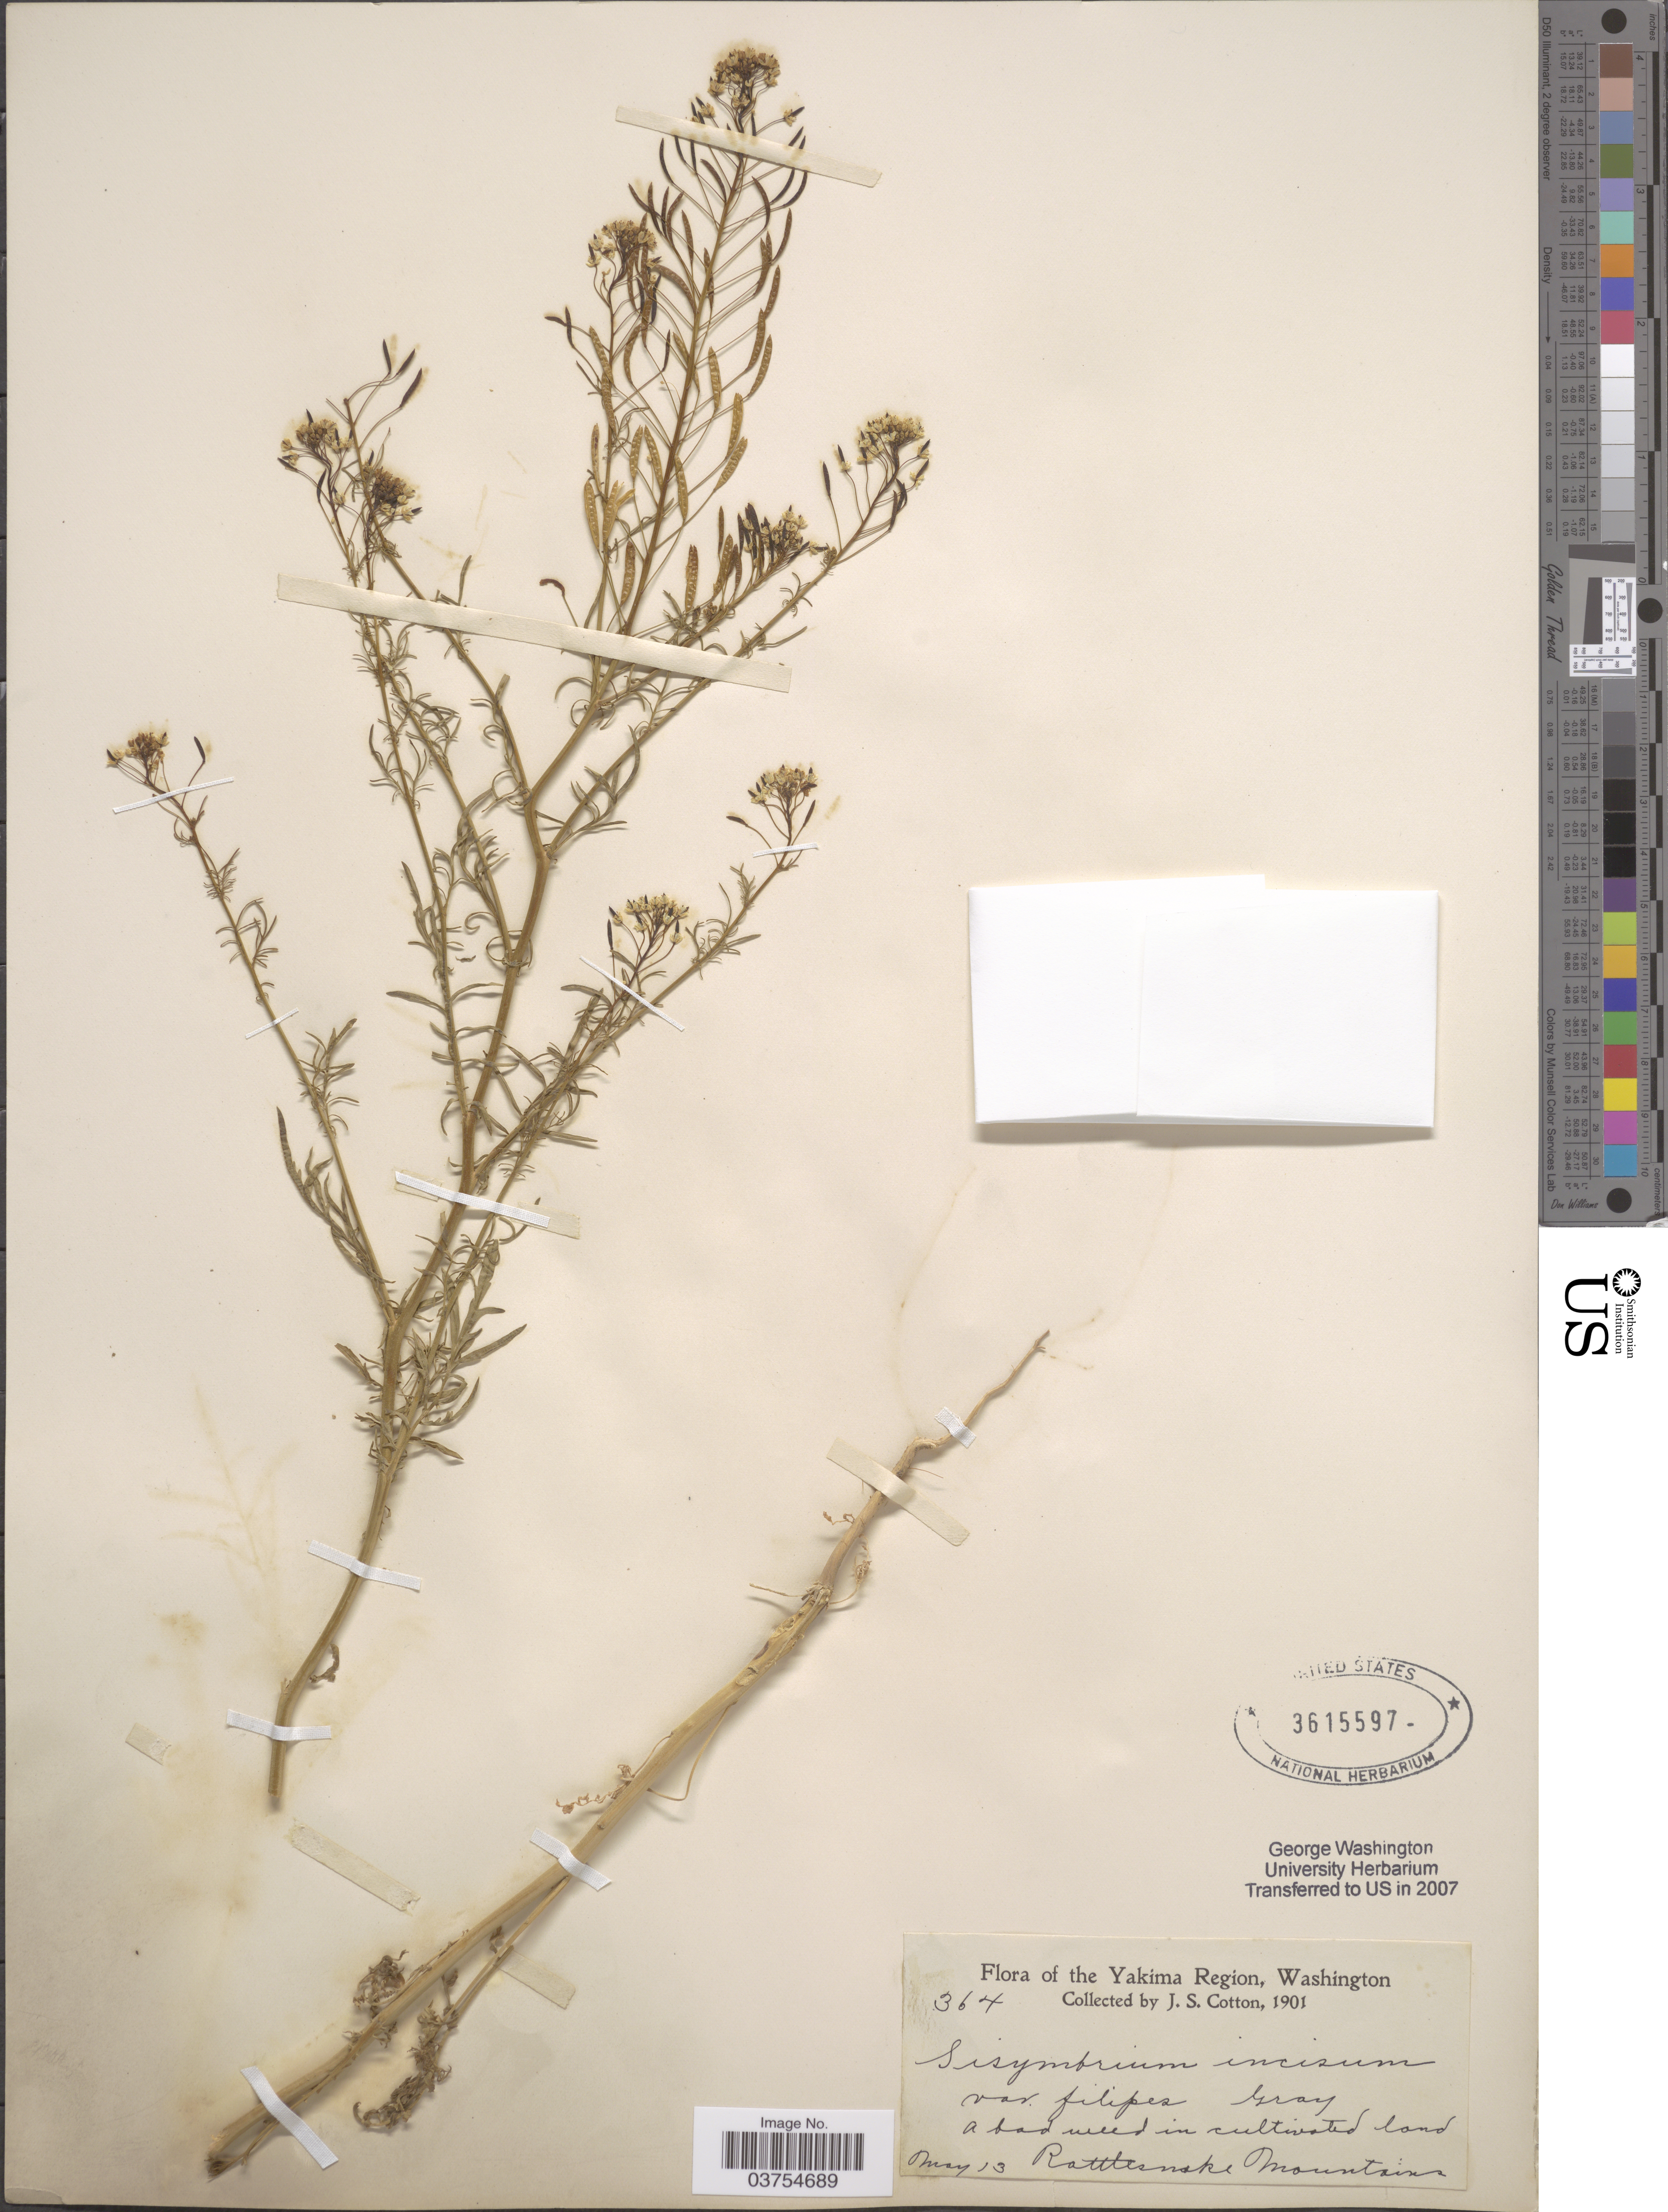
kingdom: Plantae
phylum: Tracheophyta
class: Magnoliopsida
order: Brassicales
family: Brassicaceae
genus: Descurainia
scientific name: Descurainia pinnata subsp. filipes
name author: (A. Gray) Detling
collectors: J. S. Cotton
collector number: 364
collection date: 1901-05-13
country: United States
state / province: Washington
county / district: Yakima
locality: The Yakima Region. Rattlesnake Mountains.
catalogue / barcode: US 3615597